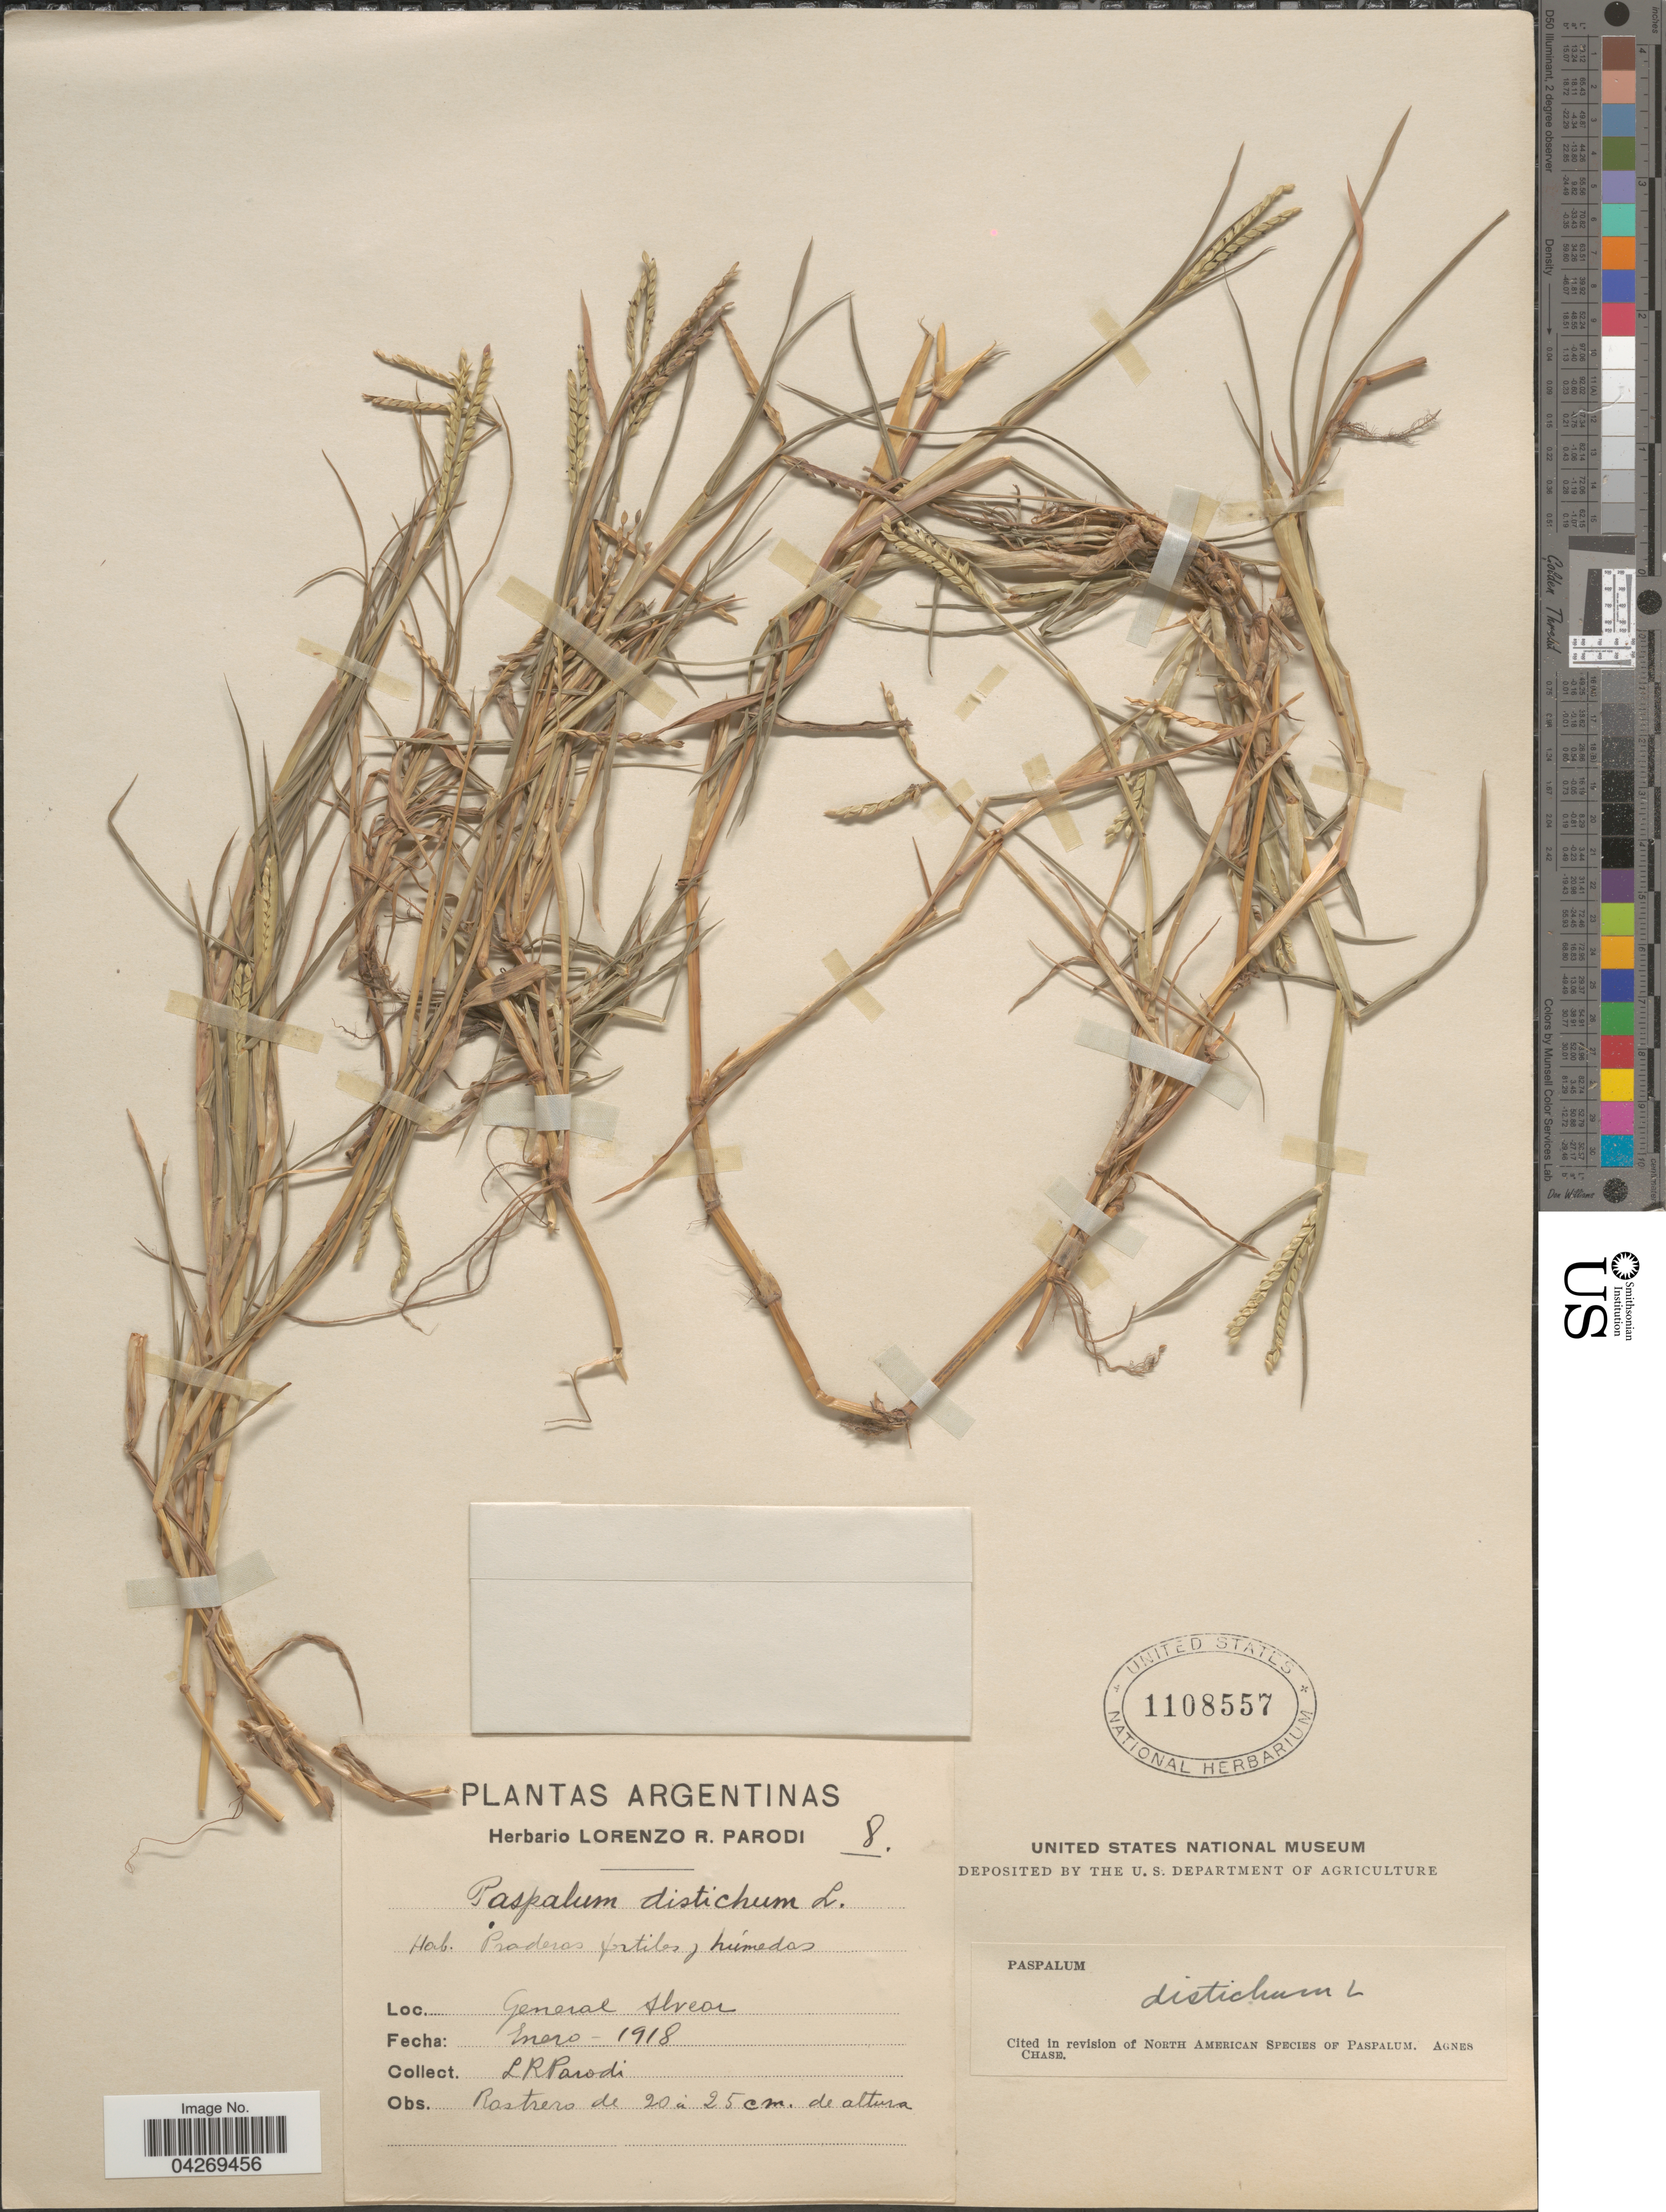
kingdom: Plantae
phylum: Tracheophyta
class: Liliopsida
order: Poales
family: Poaceae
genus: Paspalum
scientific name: Paspalum distichum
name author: L.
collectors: L. R. Parodi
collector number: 8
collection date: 1918-01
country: Argentina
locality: General Alvear.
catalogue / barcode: US 1108557